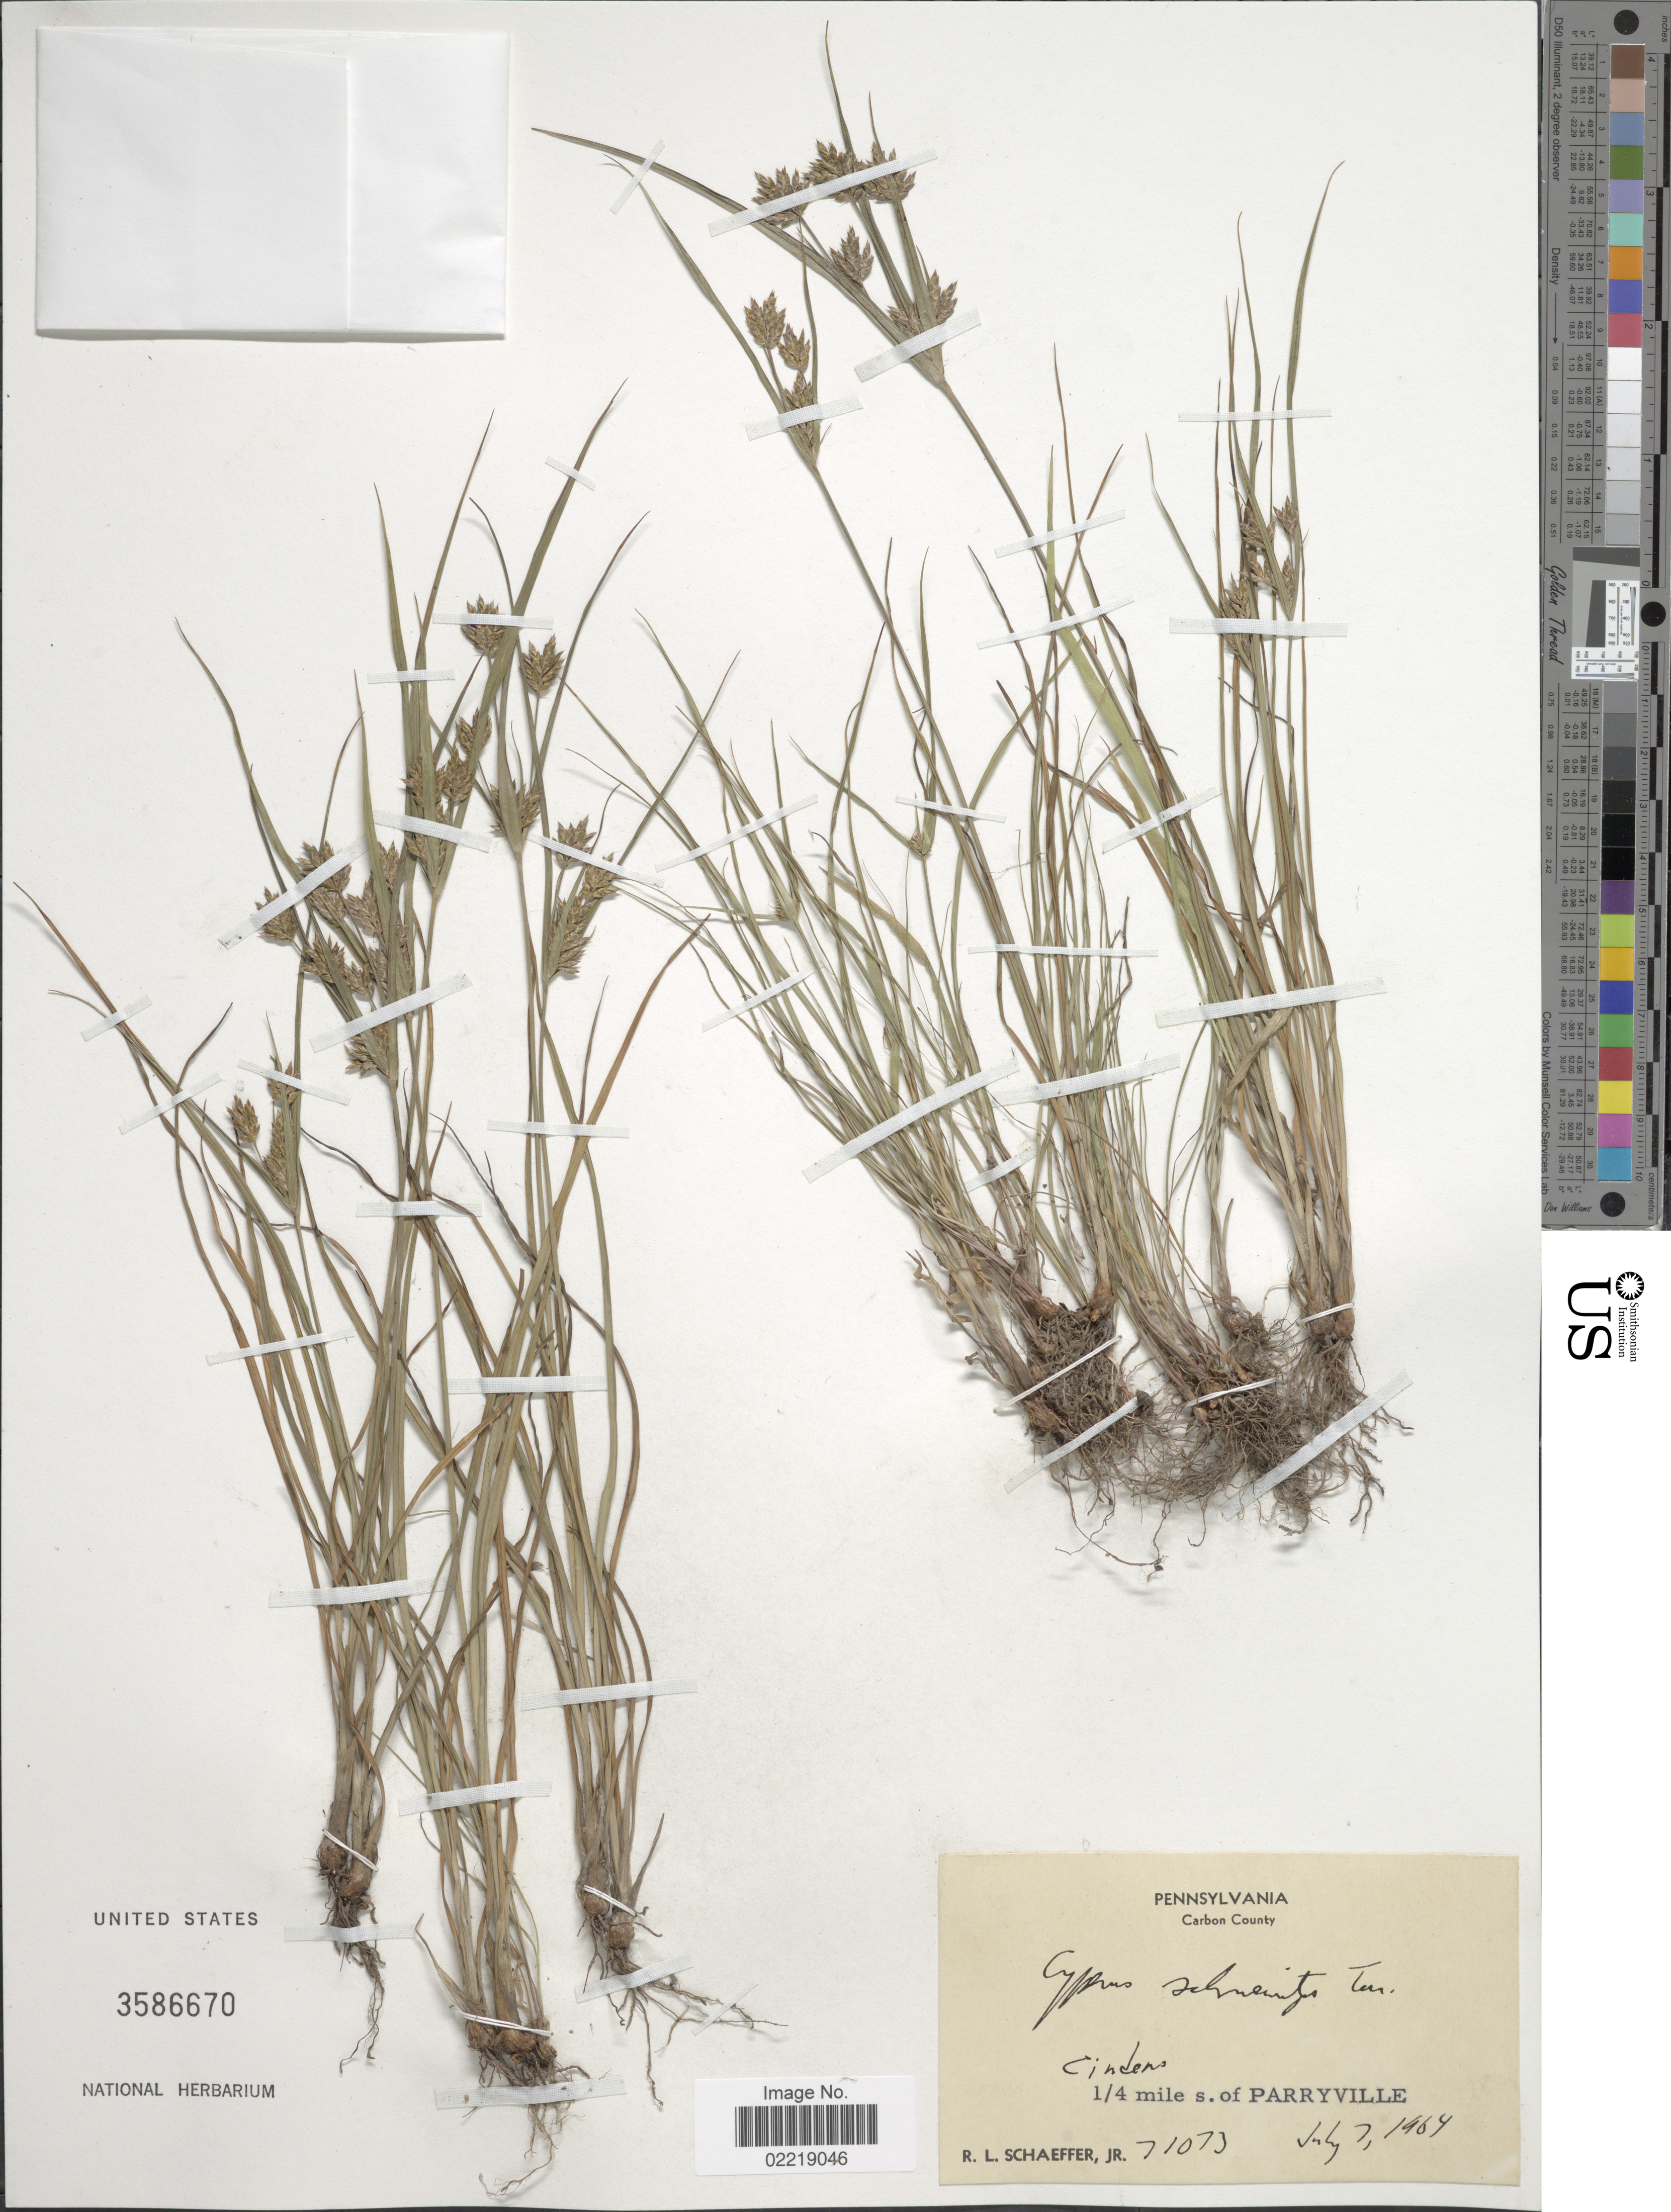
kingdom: Plantae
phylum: Tracheophyta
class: Liliopsida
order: Poales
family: Cyperaceae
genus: Cyperus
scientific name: Cyperus schweinitzii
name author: Torr.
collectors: R. L. Schaeffer Jr.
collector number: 71073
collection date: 1964-07-07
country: United States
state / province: Pennsylvania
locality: Carbon county. cindens, 1/4 mile S. of Parryville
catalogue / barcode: US 3586670